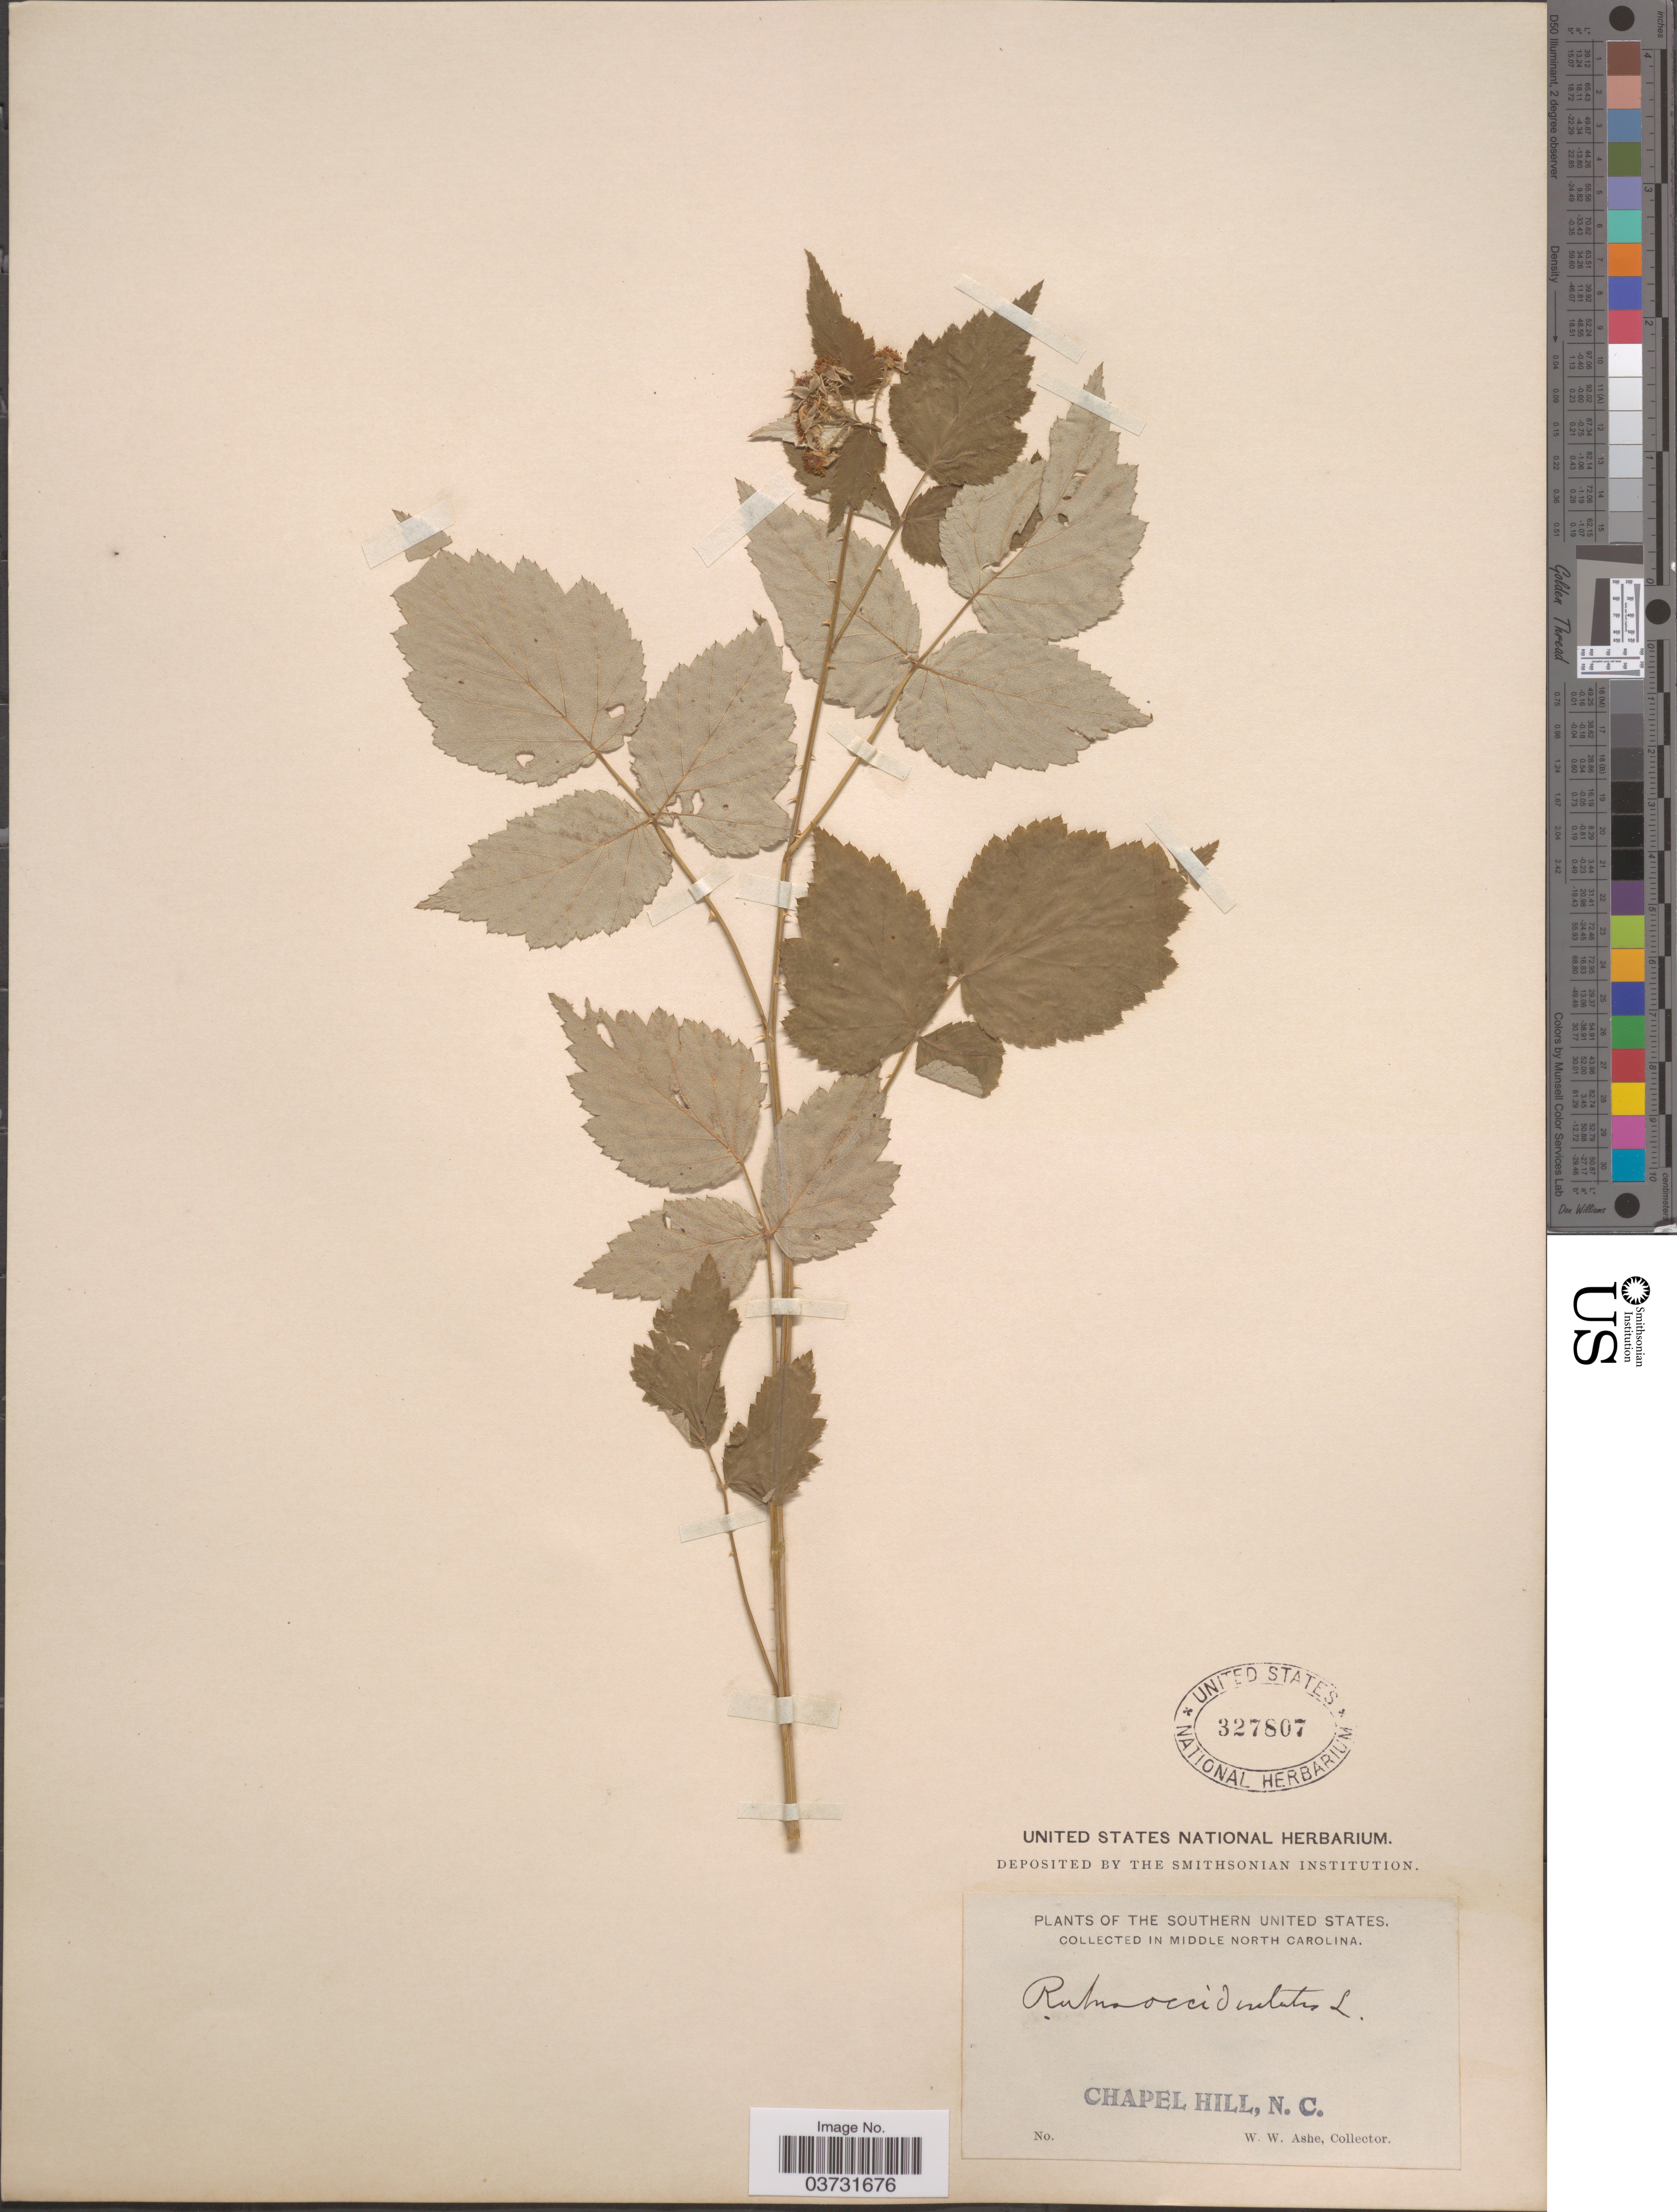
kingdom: Plantae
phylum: Tracheophyta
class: Magnoliopsida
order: Rosales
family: Rosaceae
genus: Rubus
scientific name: Rubus occidentalis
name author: L.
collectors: W. W. Ashe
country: United States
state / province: North Carolina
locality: Middle North Carolina. Chapel Hill.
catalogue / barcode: US 327807